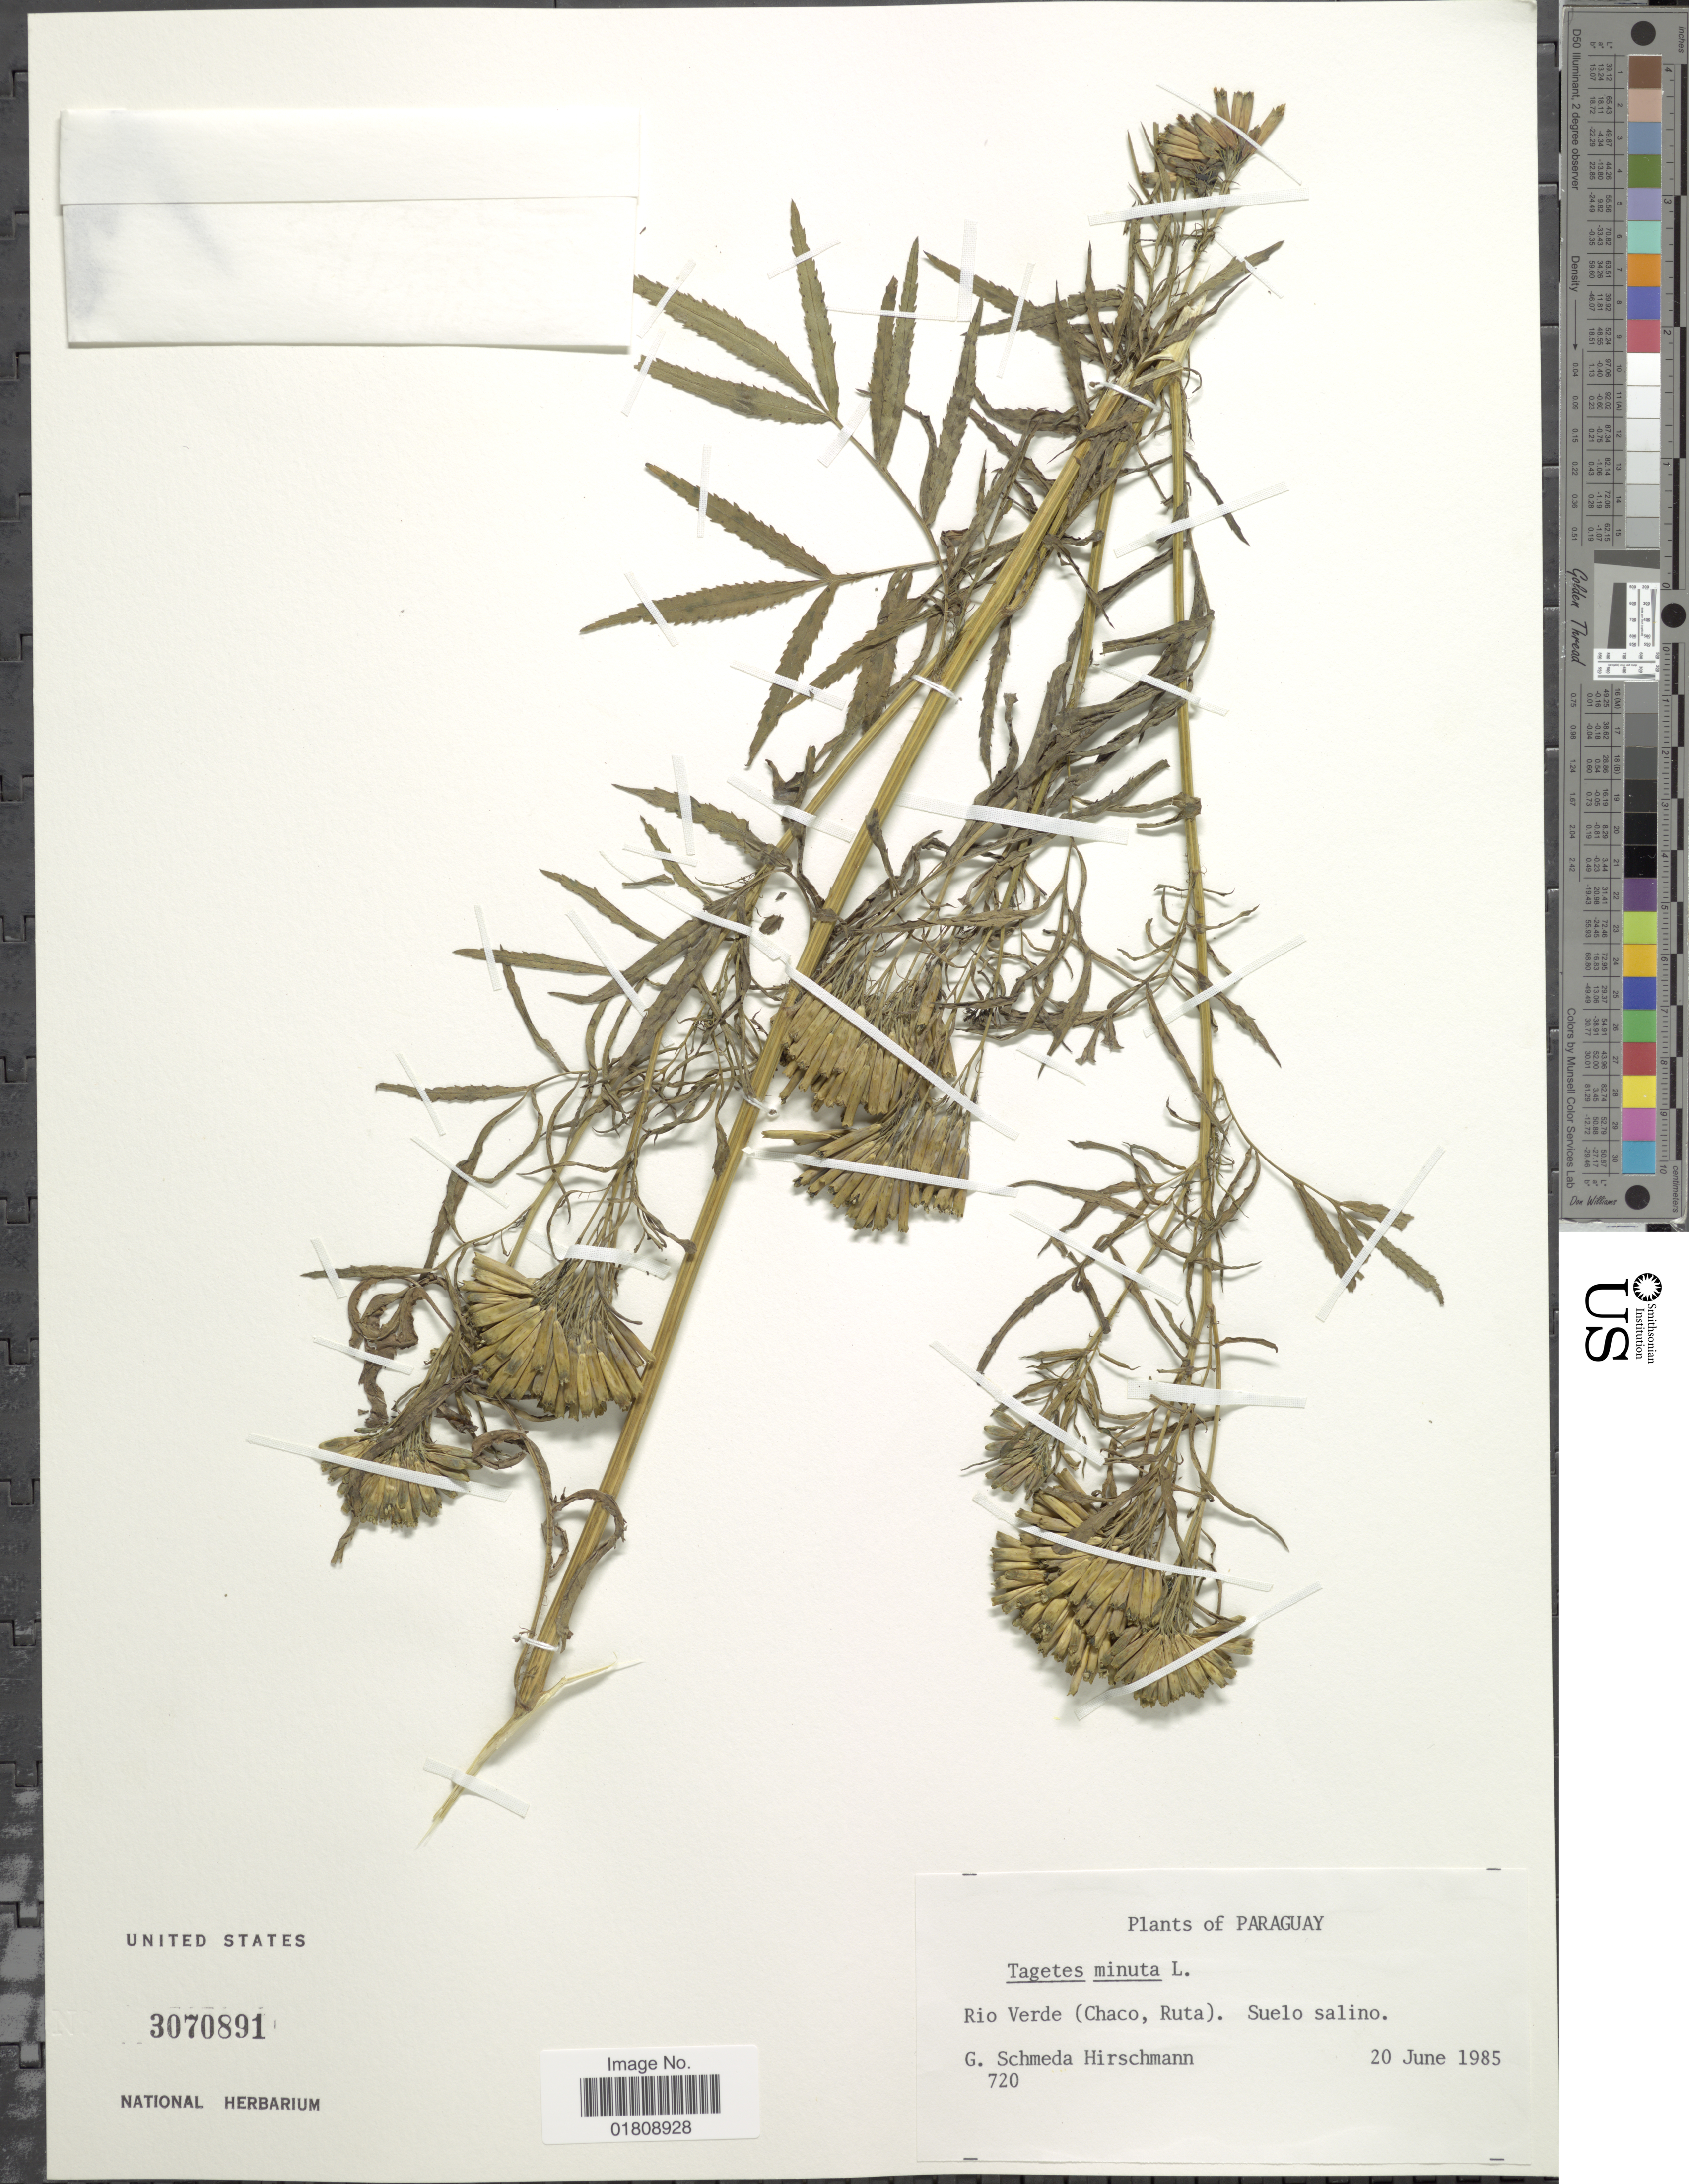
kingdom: Plantae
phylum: Tracheophyta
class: Magnoliopsida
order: Asterales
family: Asteraceae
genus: Tagetes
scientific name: Tagetes minuta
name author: L.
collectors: G. Hirschmann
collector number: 720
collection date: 1985-06-20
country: Paraguay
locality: Rio Verde (Chaco, Ruta), Suelo Salino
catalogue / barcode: US 3070891